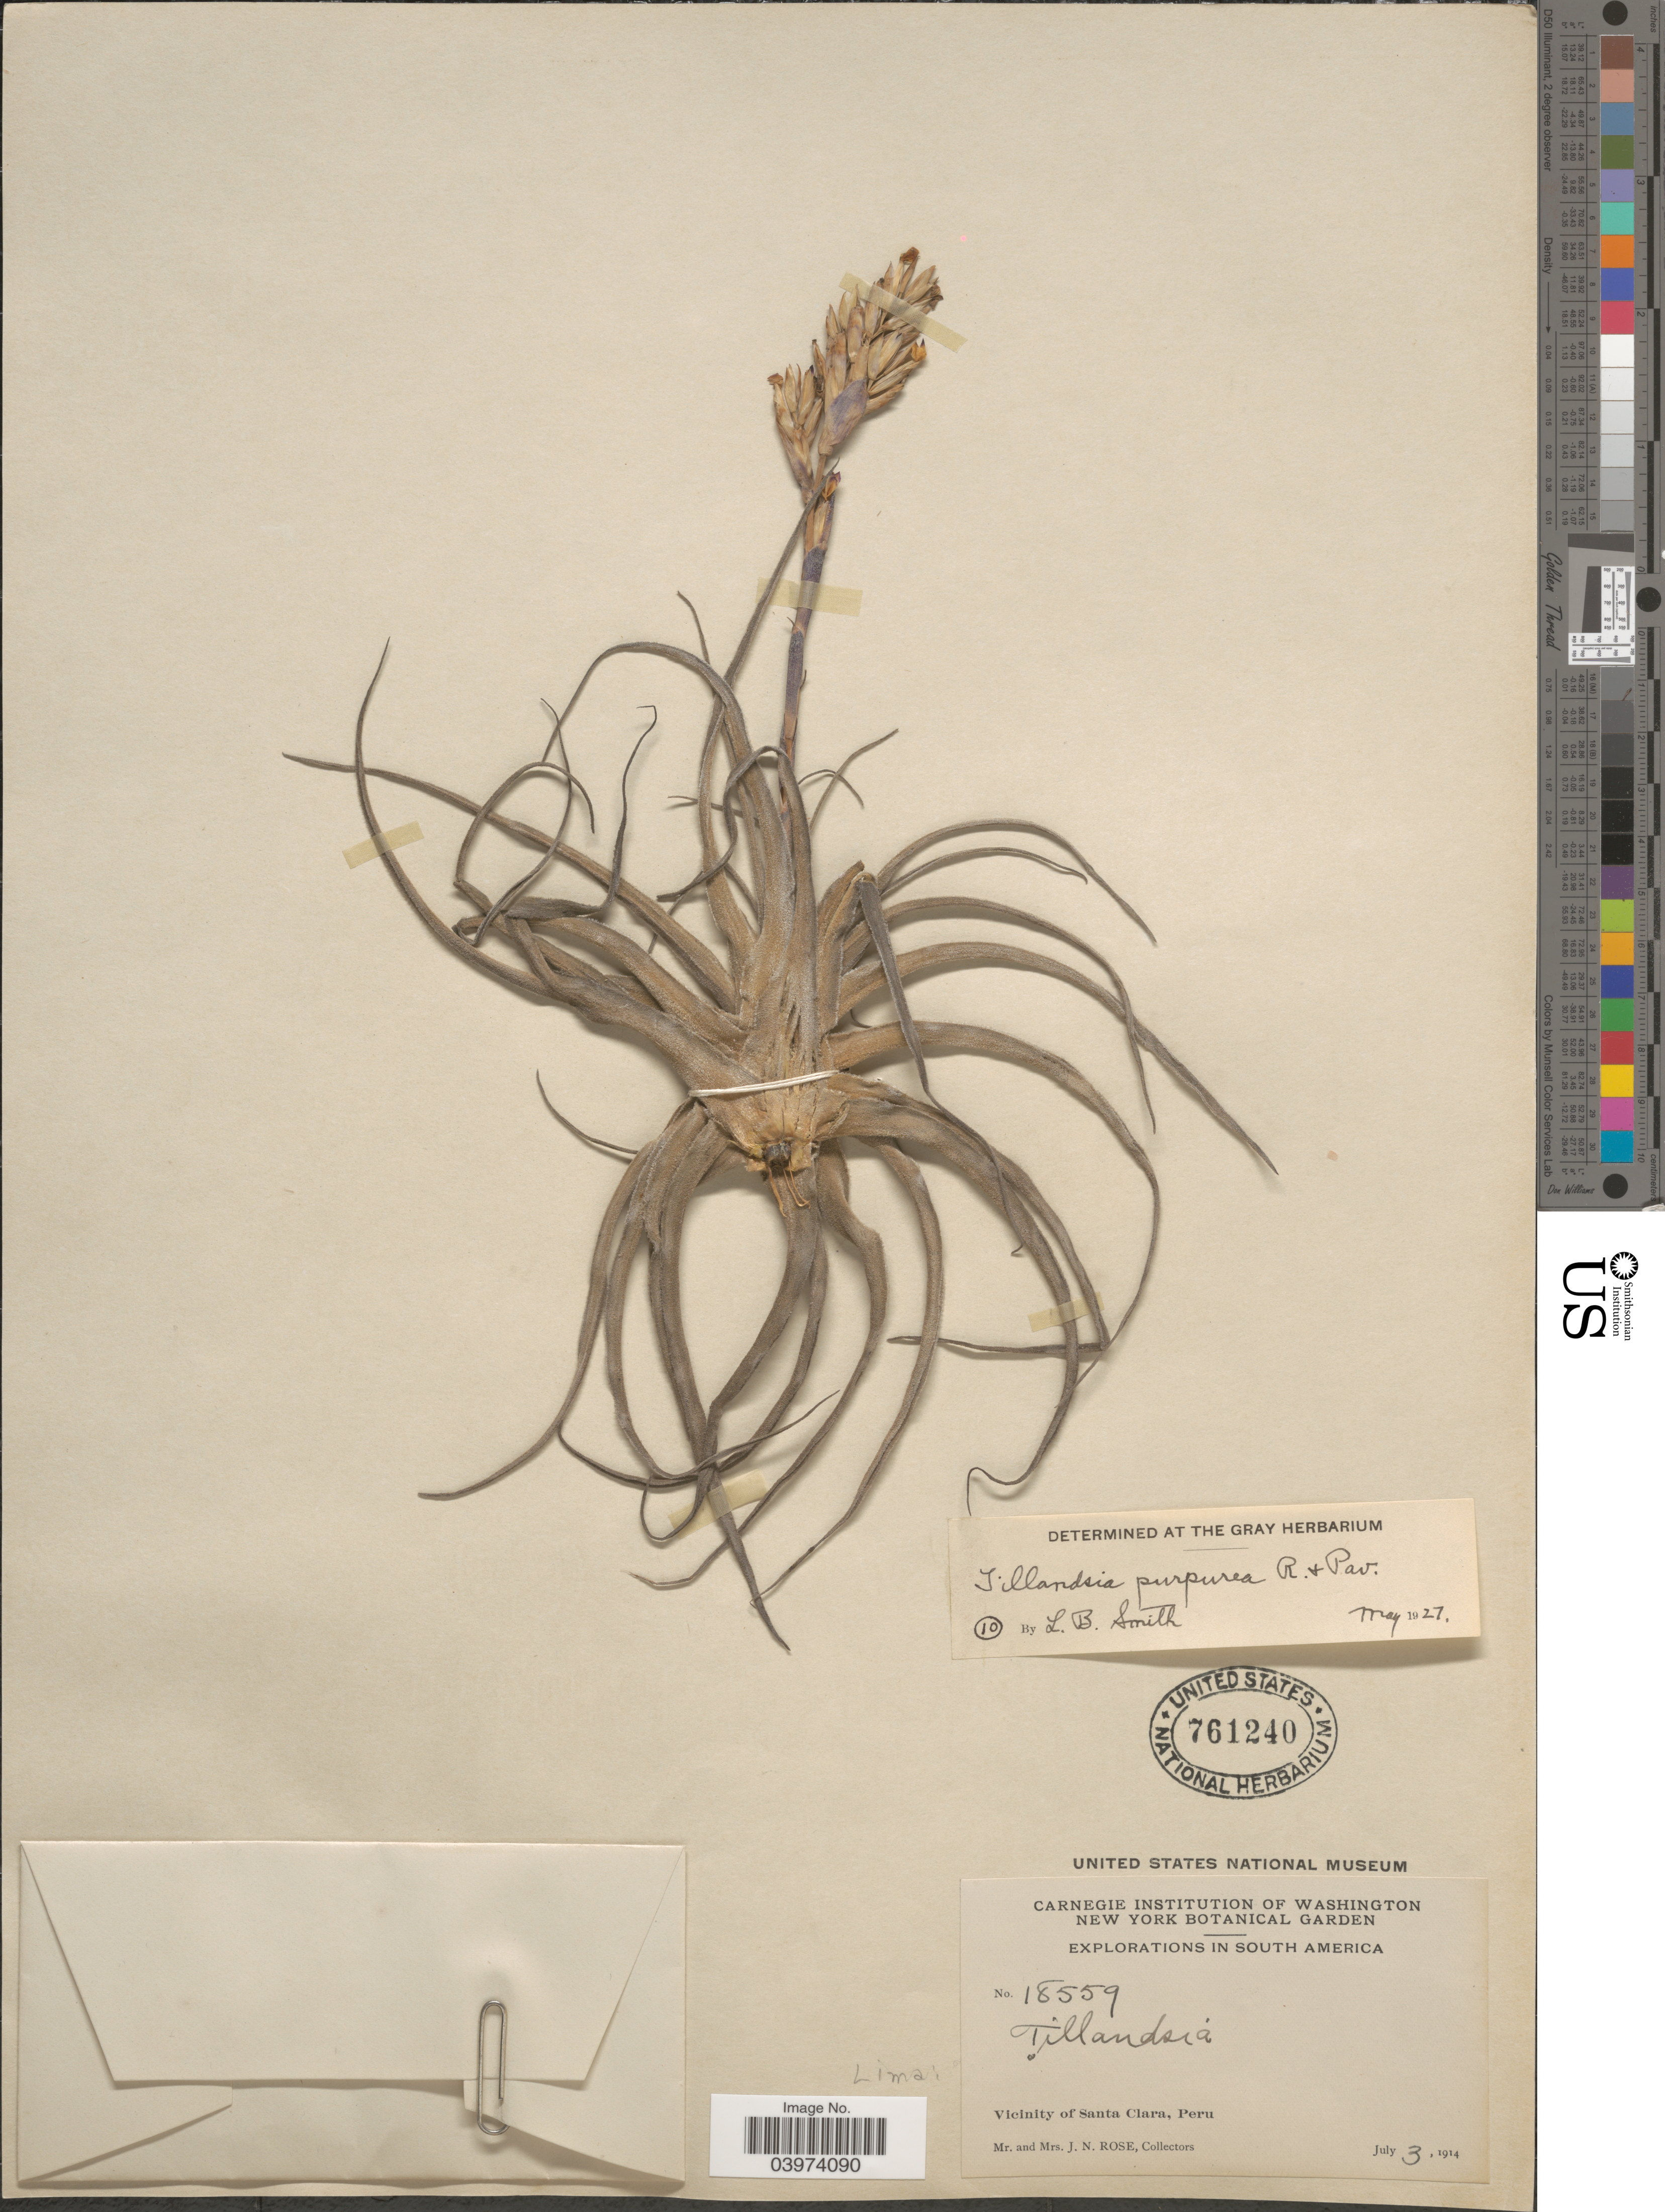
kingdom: Plantae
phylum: Tracheophyta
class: Liliopsida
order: Poales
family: Bromeliaceae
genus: Tillandsia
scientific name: Tillandsia purpurea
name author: Ruiz & Pav.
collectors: J. N. Rose & L. B. Rose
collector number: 18559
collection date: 1914-07-03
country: Peru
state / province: Lima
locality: Explorations in South America. Vicinity of Santa Clara.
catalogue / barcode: US 761240